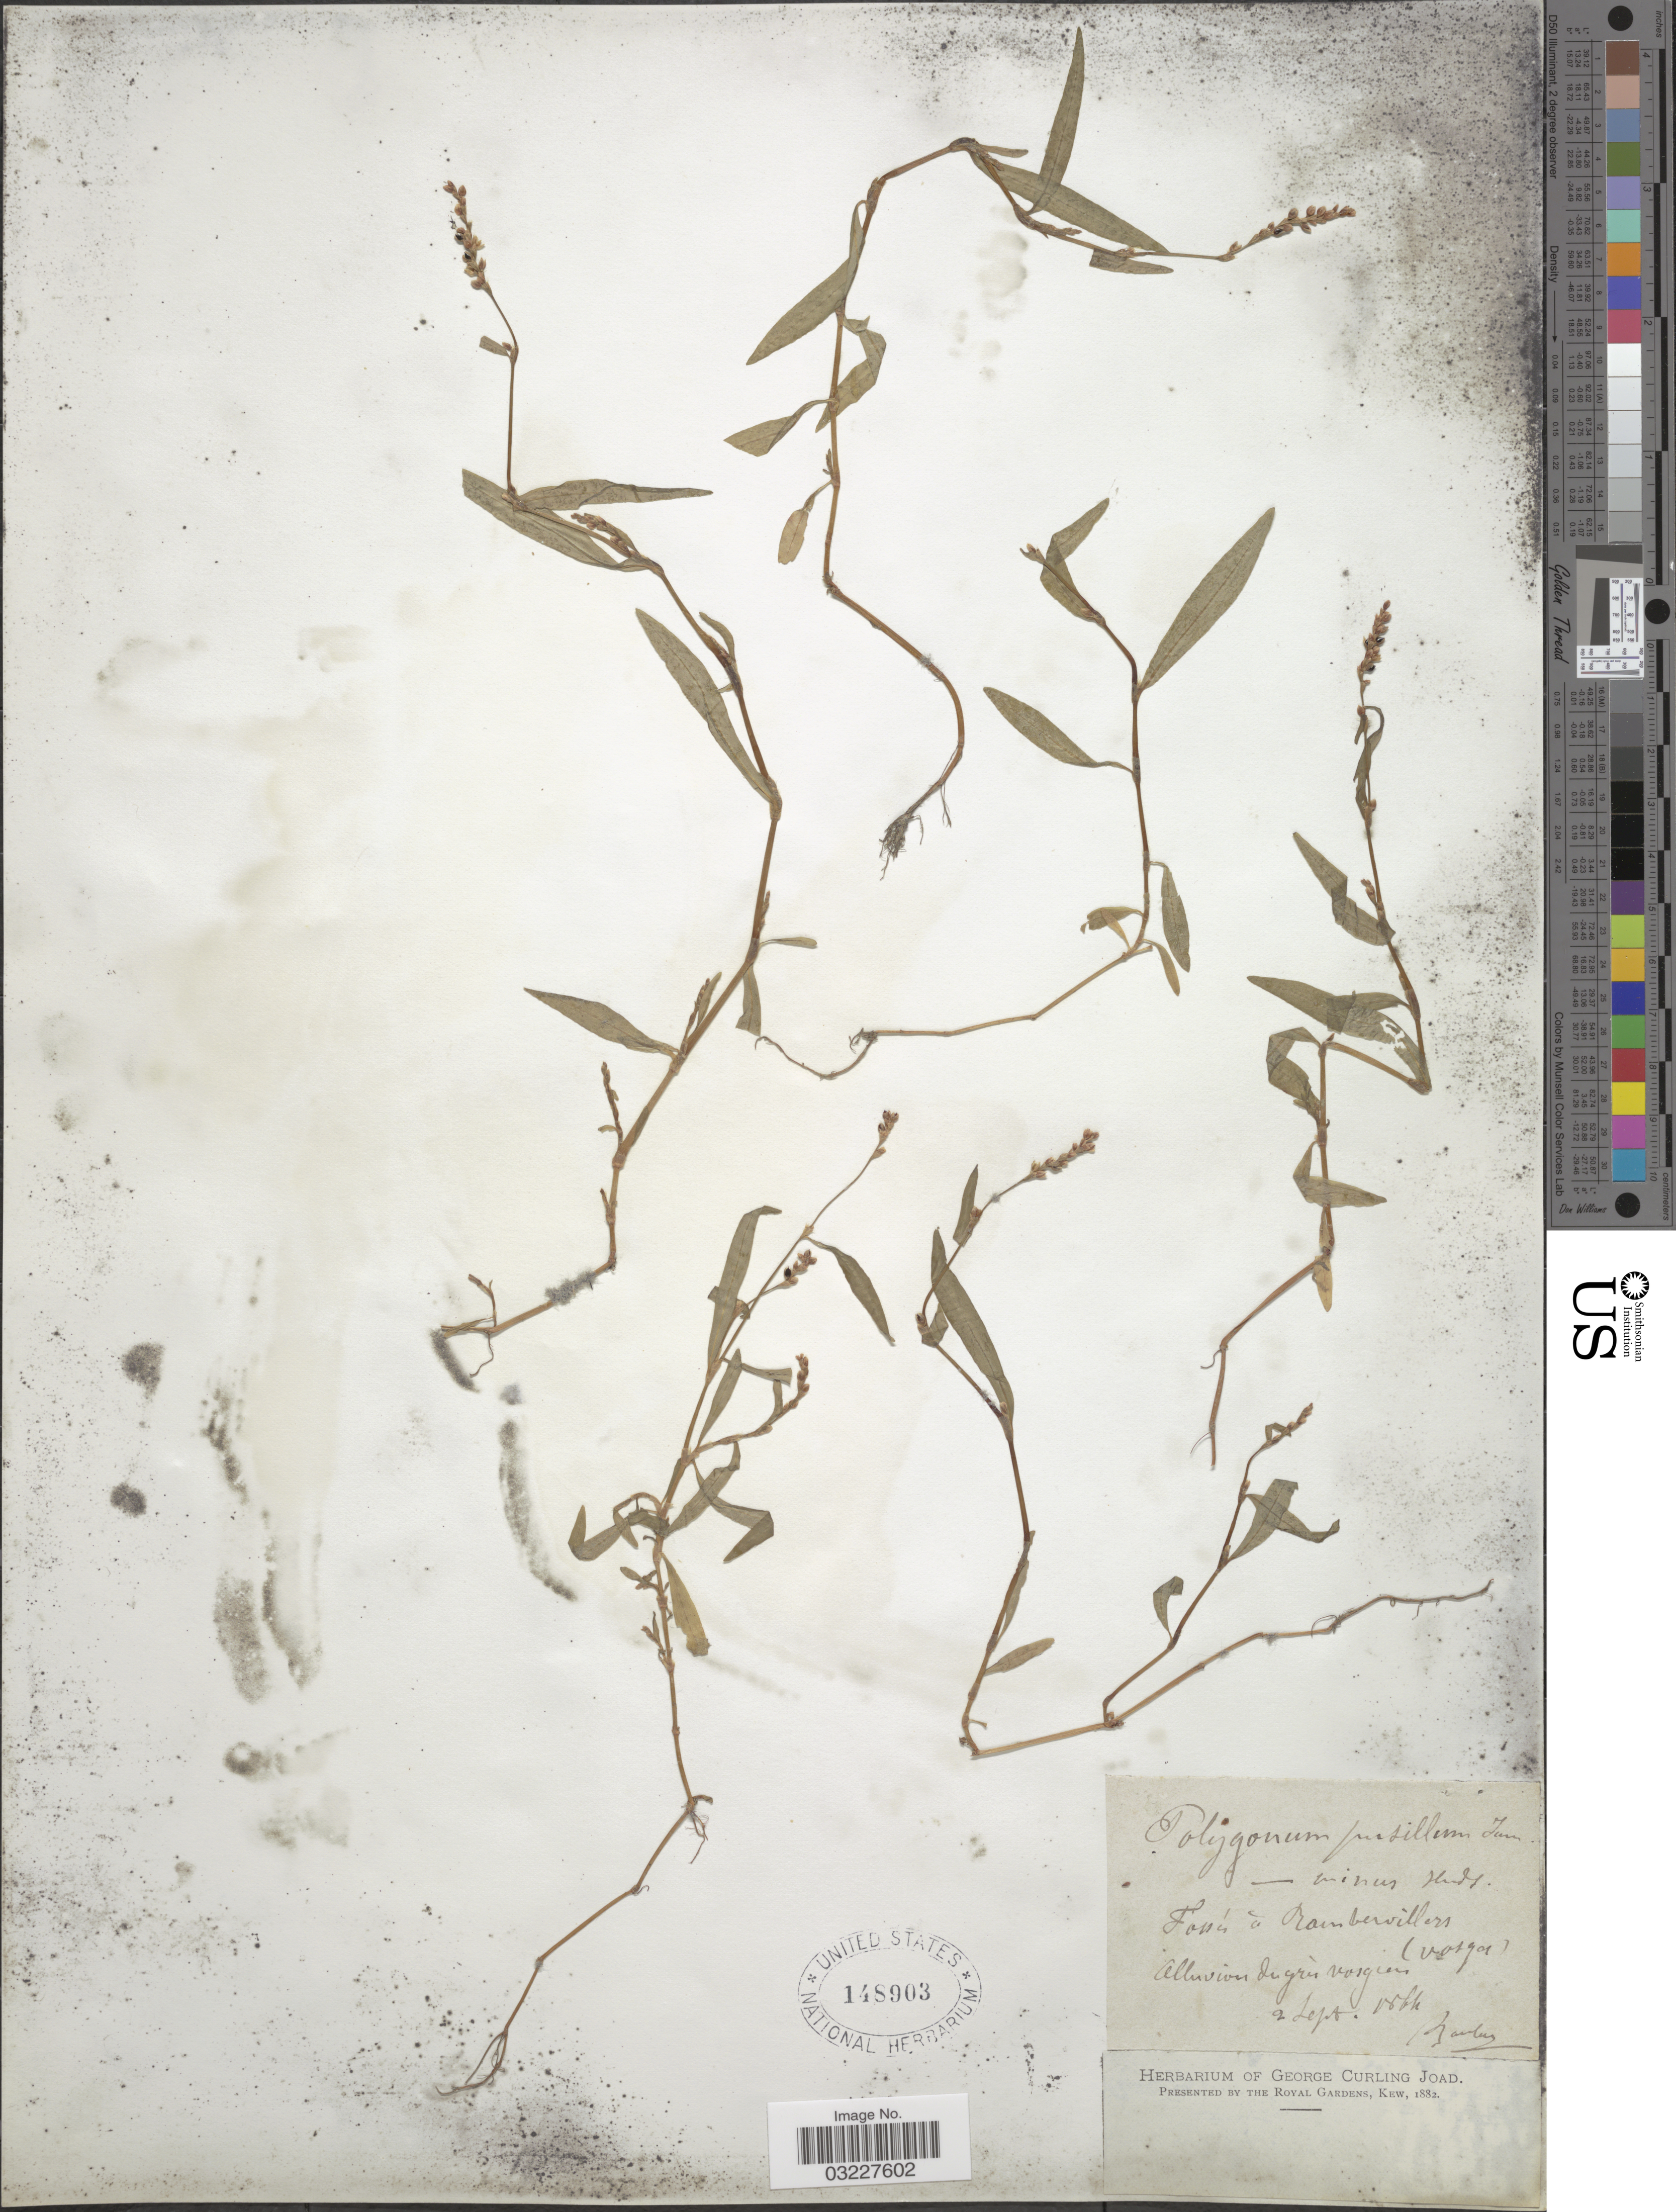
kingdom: Plantae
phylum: Tracheophyta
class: Magnoliopsida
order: Caryophyllales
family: Polygonaceae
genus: Polygonum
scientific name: Polygonum pusillum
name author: Lam.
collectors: F. Bartley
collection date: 1864-09-02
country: France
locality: Fosses á Rambervillers (Vosges), Alluvium durgú [interpreted] vosgiers.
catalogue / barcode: US 148903